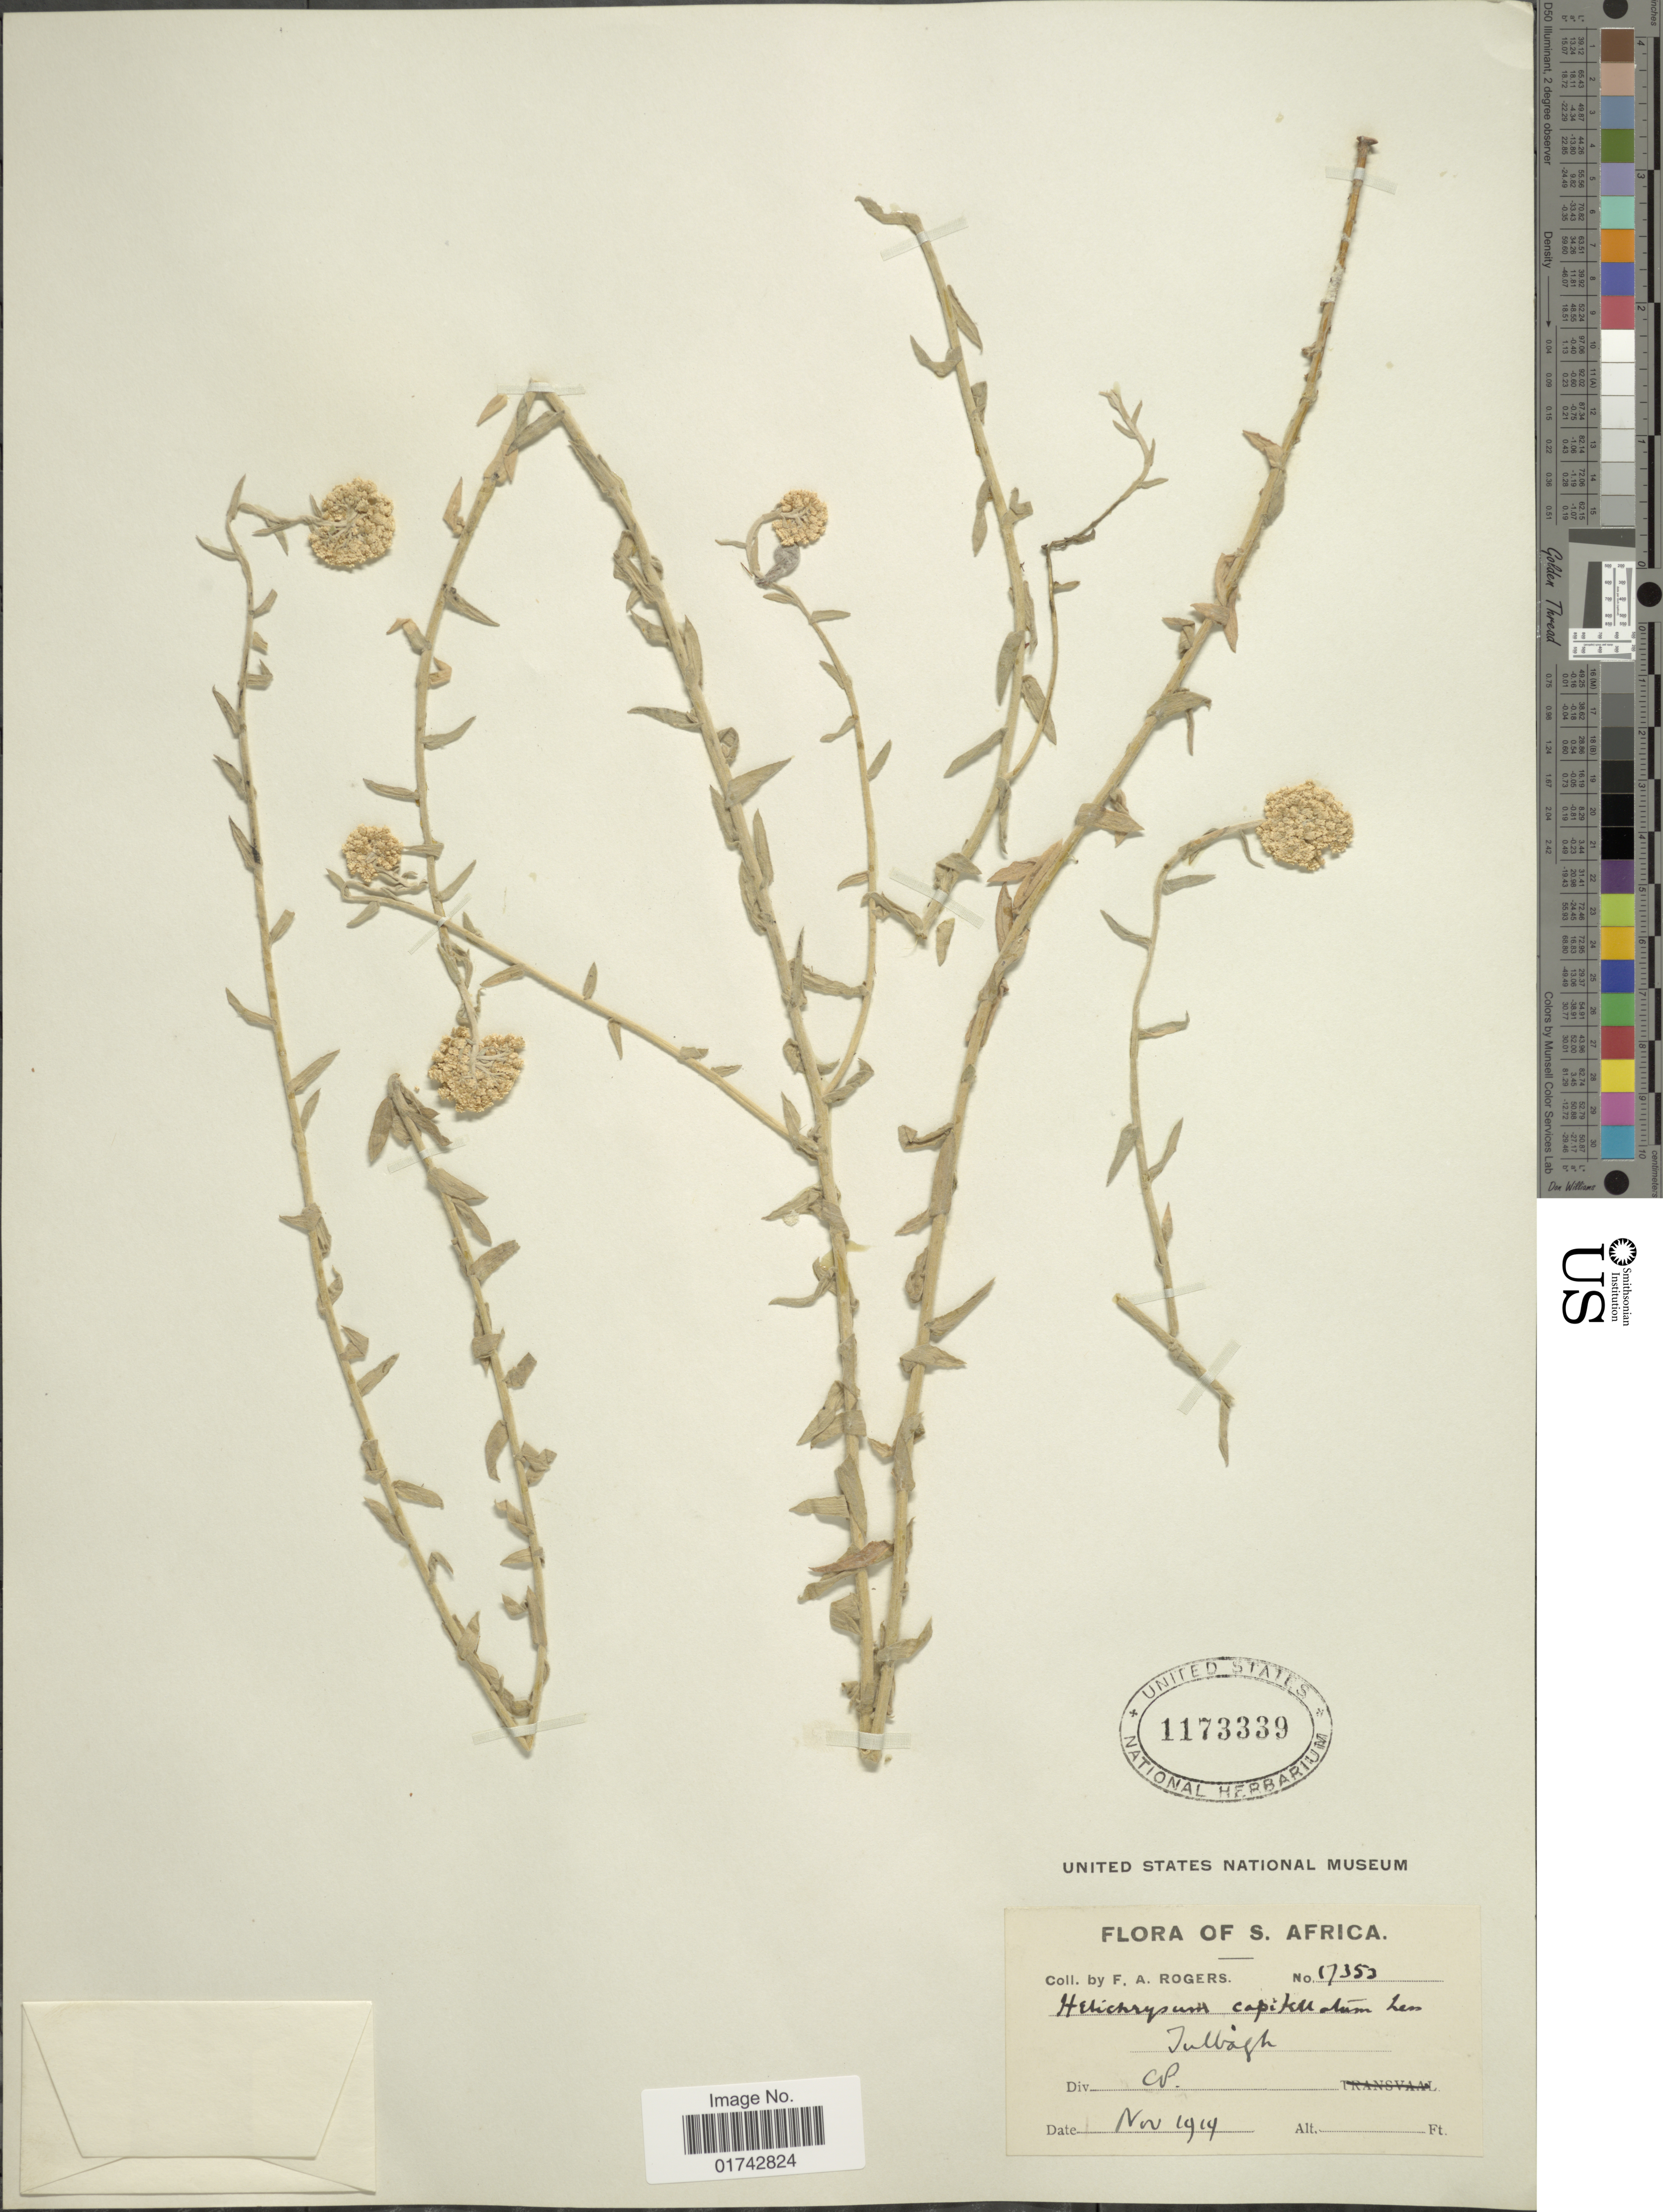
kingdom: Plantae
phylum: Tracheophyta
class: Magnoliopsida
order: Asterales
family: Asteraceae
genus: Helichrysum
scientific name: Helichrysum capitellatum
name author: D. Don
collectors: F. A. Rogers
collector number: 17353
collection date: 1919-11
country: South Africa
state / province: Western Cape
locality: Tulbagh [unsure placement]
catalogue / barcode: US 1173339